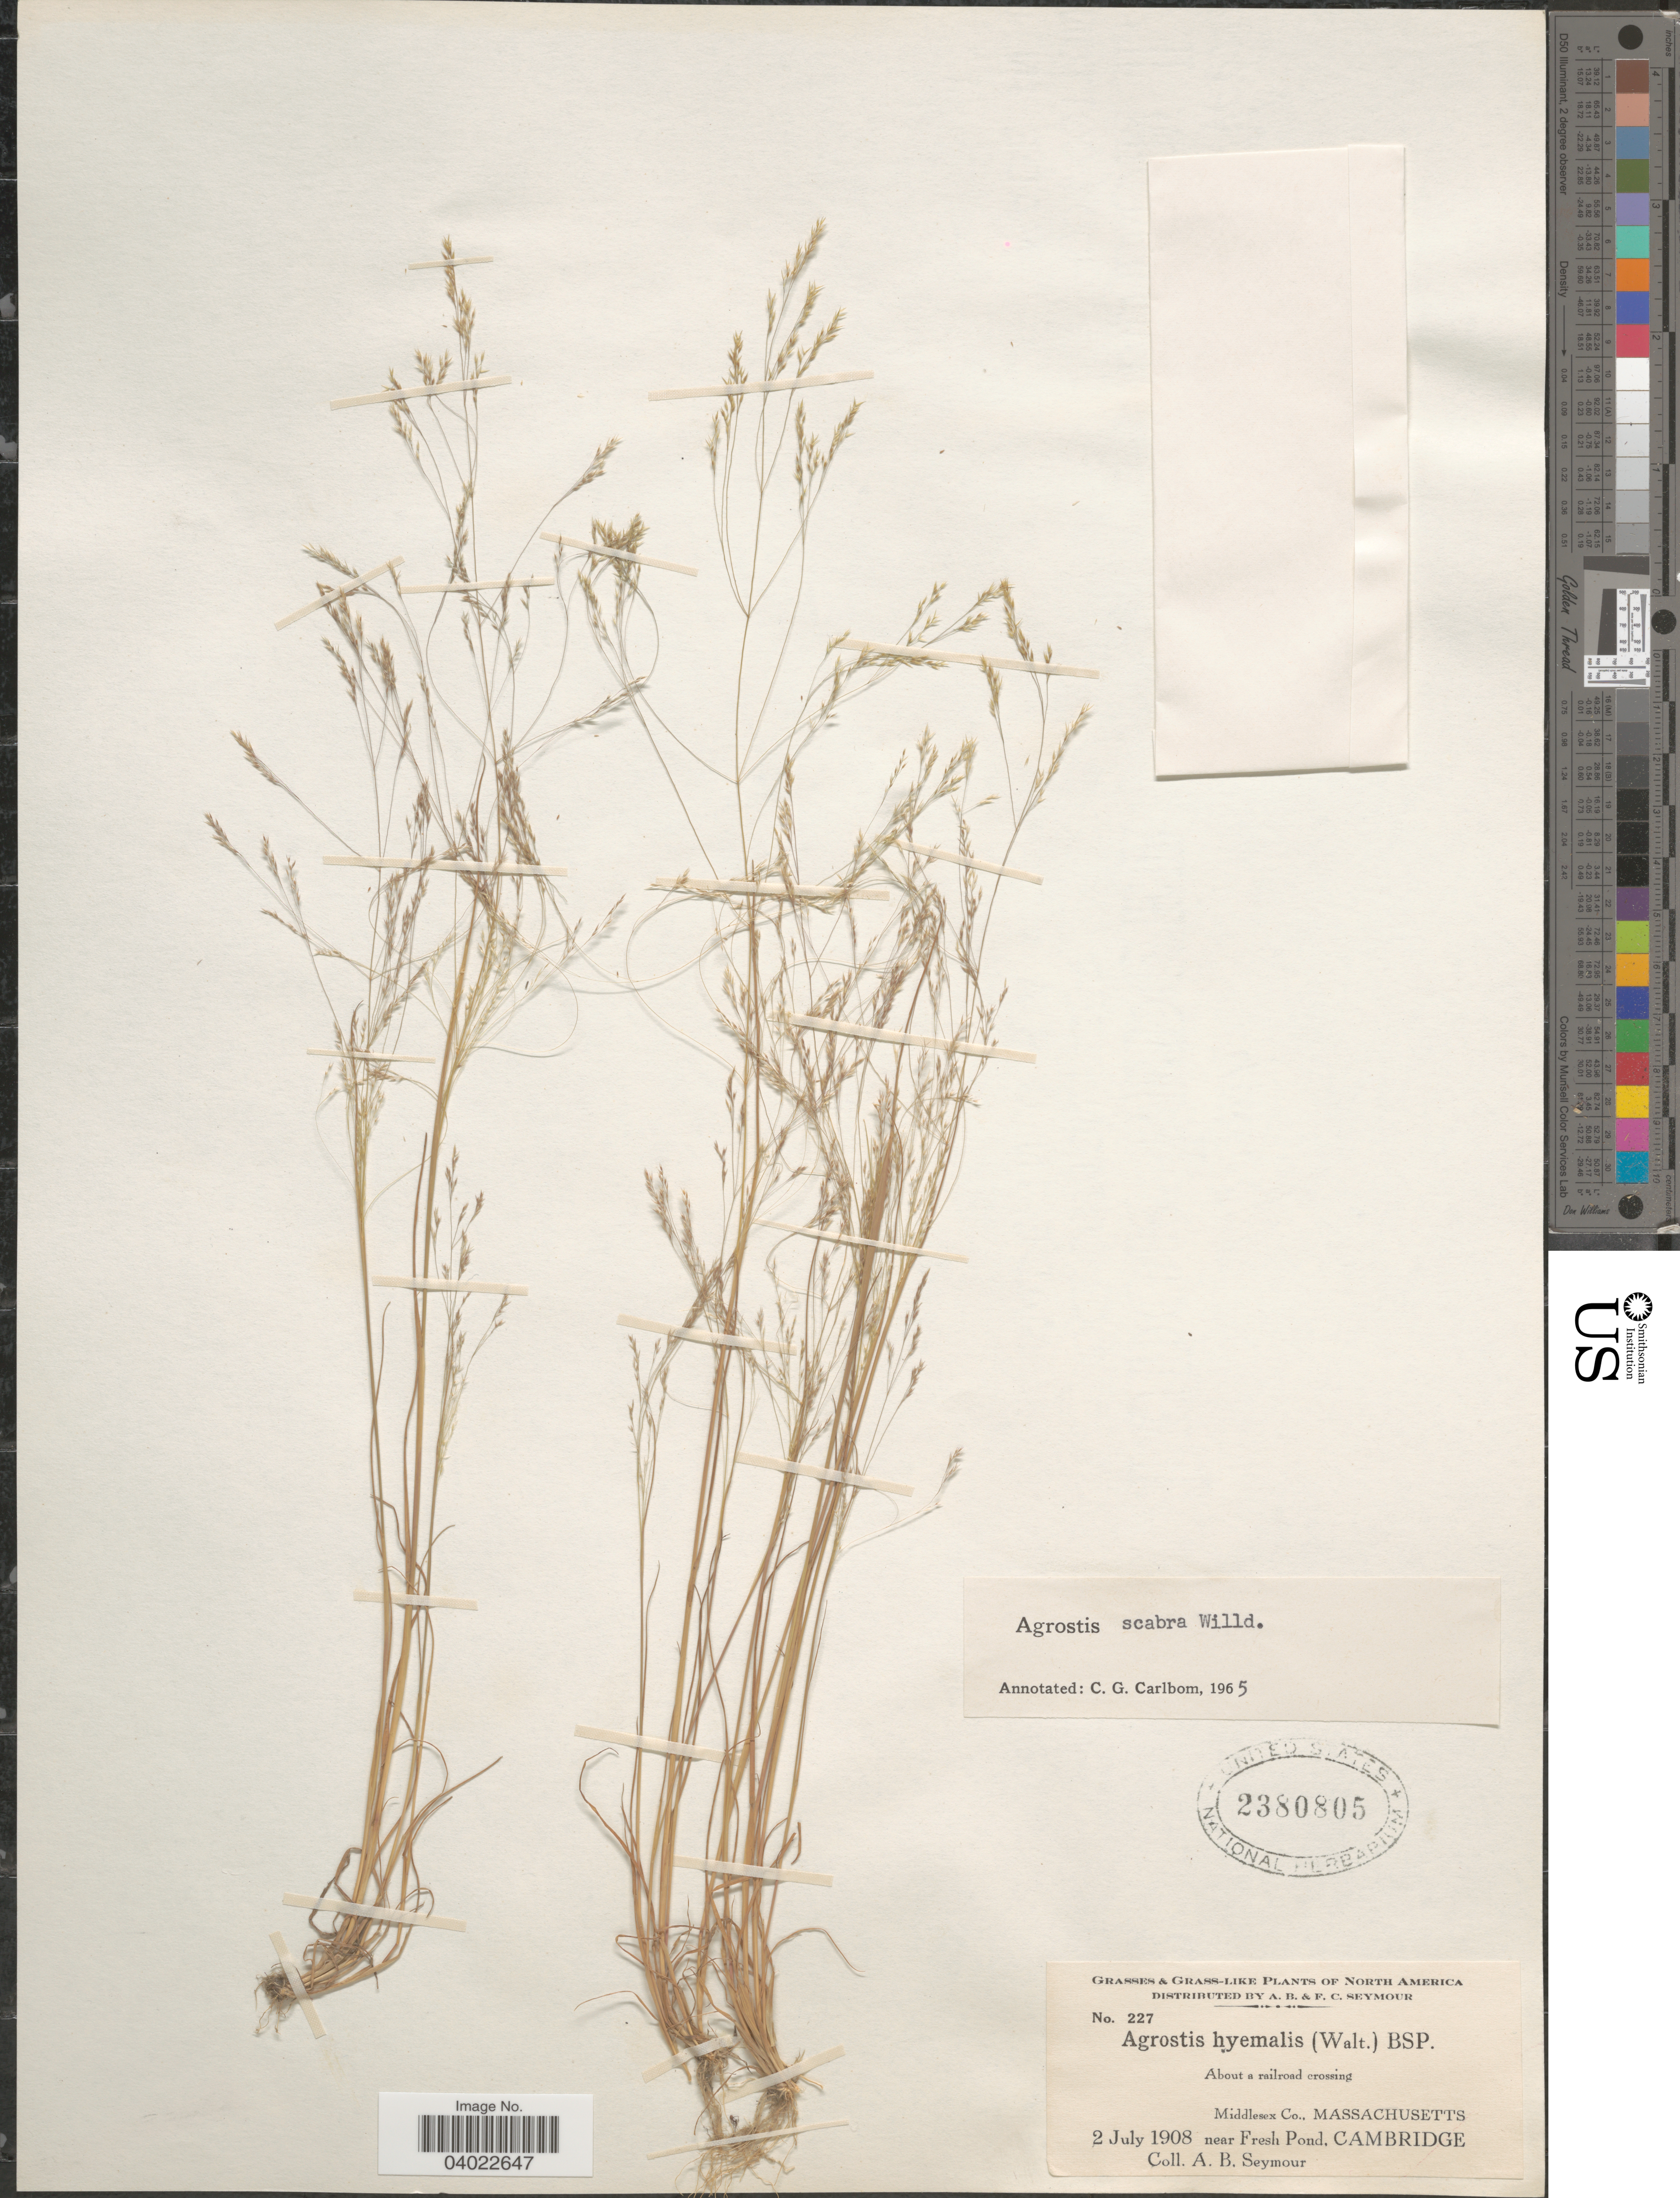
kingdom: Plantae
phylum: Tracheophyta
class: Liliopsida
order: Poales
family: Poaceae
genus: Agrostis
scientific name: Agrostis scabra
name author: Willd.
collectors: A. Seymour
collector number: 227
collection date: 1908-07-02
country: United States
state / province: Massachusetts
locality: About a railroad crossing. Middlesex Co., near Fresh Pond, Cambridge.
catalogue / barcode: US 2380805